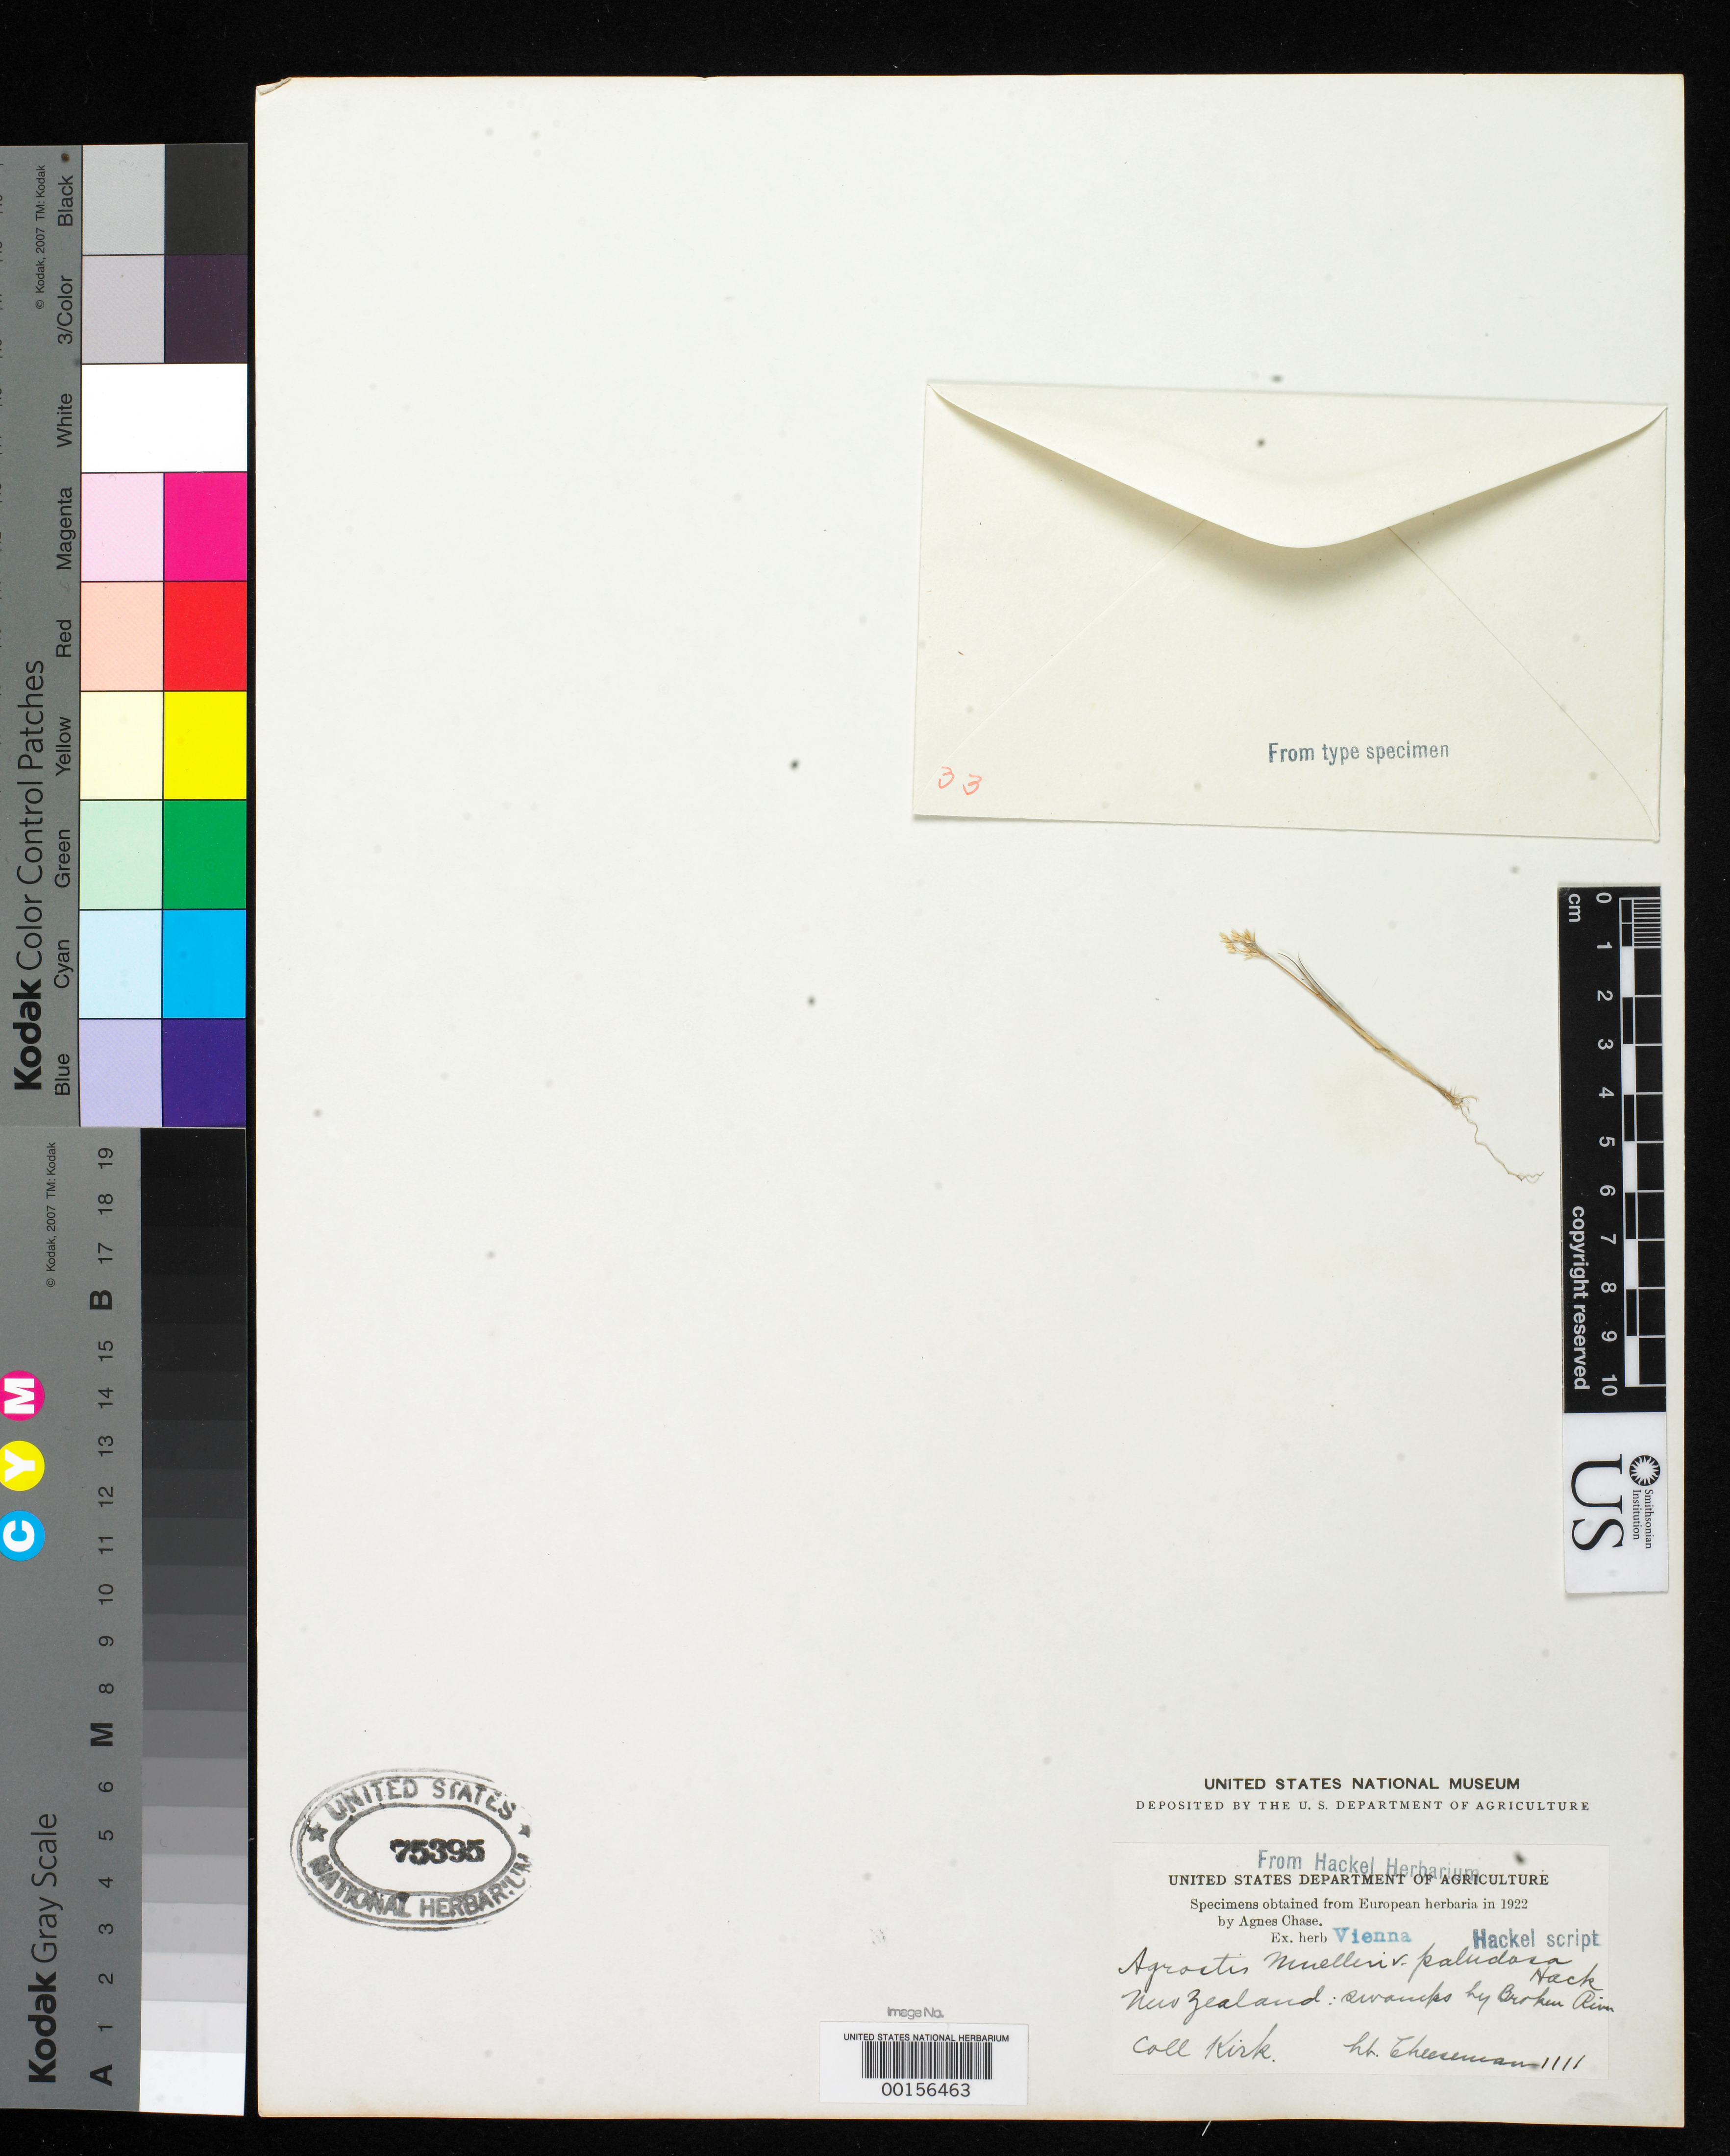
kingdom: Plantae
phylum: Tracheophyta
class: Liliopsida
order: Poales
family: Poaceae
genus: Agrostis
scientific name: Agrostis muelleri var. paludosa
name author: Hack. in Cheeseman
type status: Type Fragment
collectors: T. Kirk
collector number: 1111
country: New Zealand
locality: Swamps by Broken River.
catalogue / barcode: US 75395